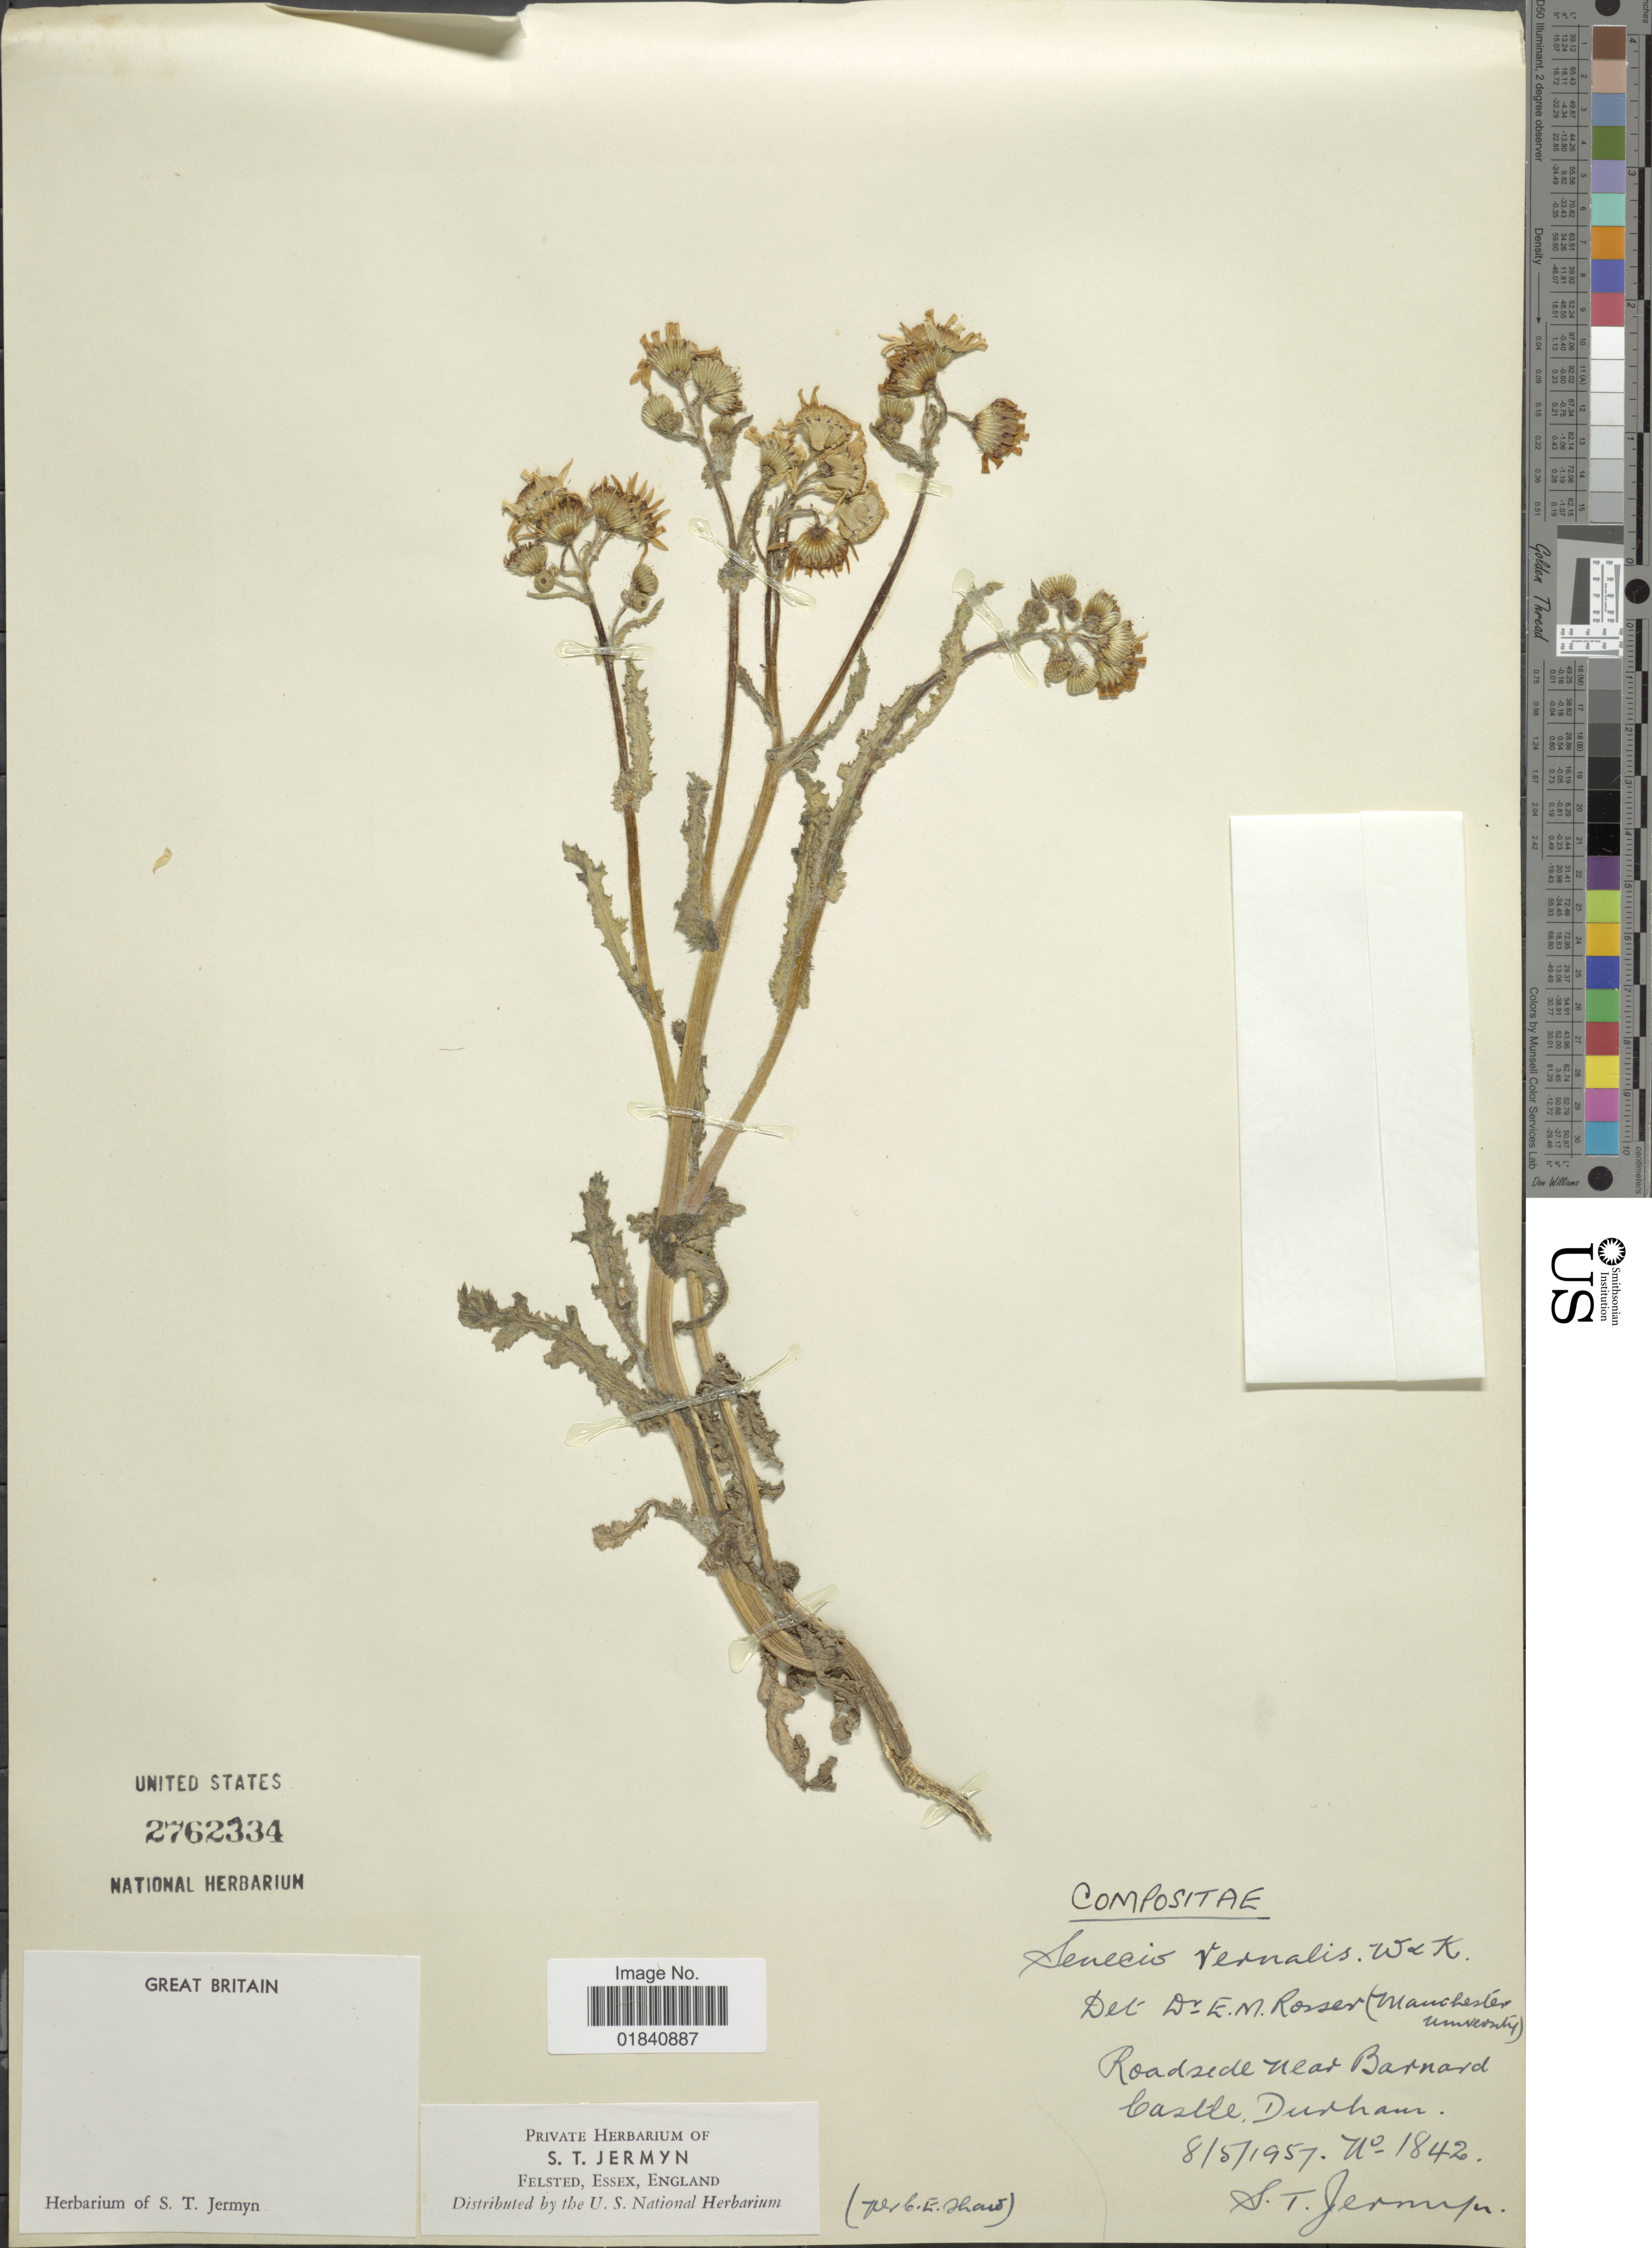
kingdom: Plantae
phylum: Tracheophyta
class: Magnoliopsida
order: Asterales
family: Asteraceae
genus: Senecio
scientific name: Senecio leucanthemifolius subsp. vernalis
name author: (Waldst. & Kit.) Greuter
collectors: S. Jermyn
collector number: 1842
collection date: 1957-05-08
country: United Kingdom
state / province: England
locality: Near Barnard Castle Durham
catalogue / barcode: US 2762334